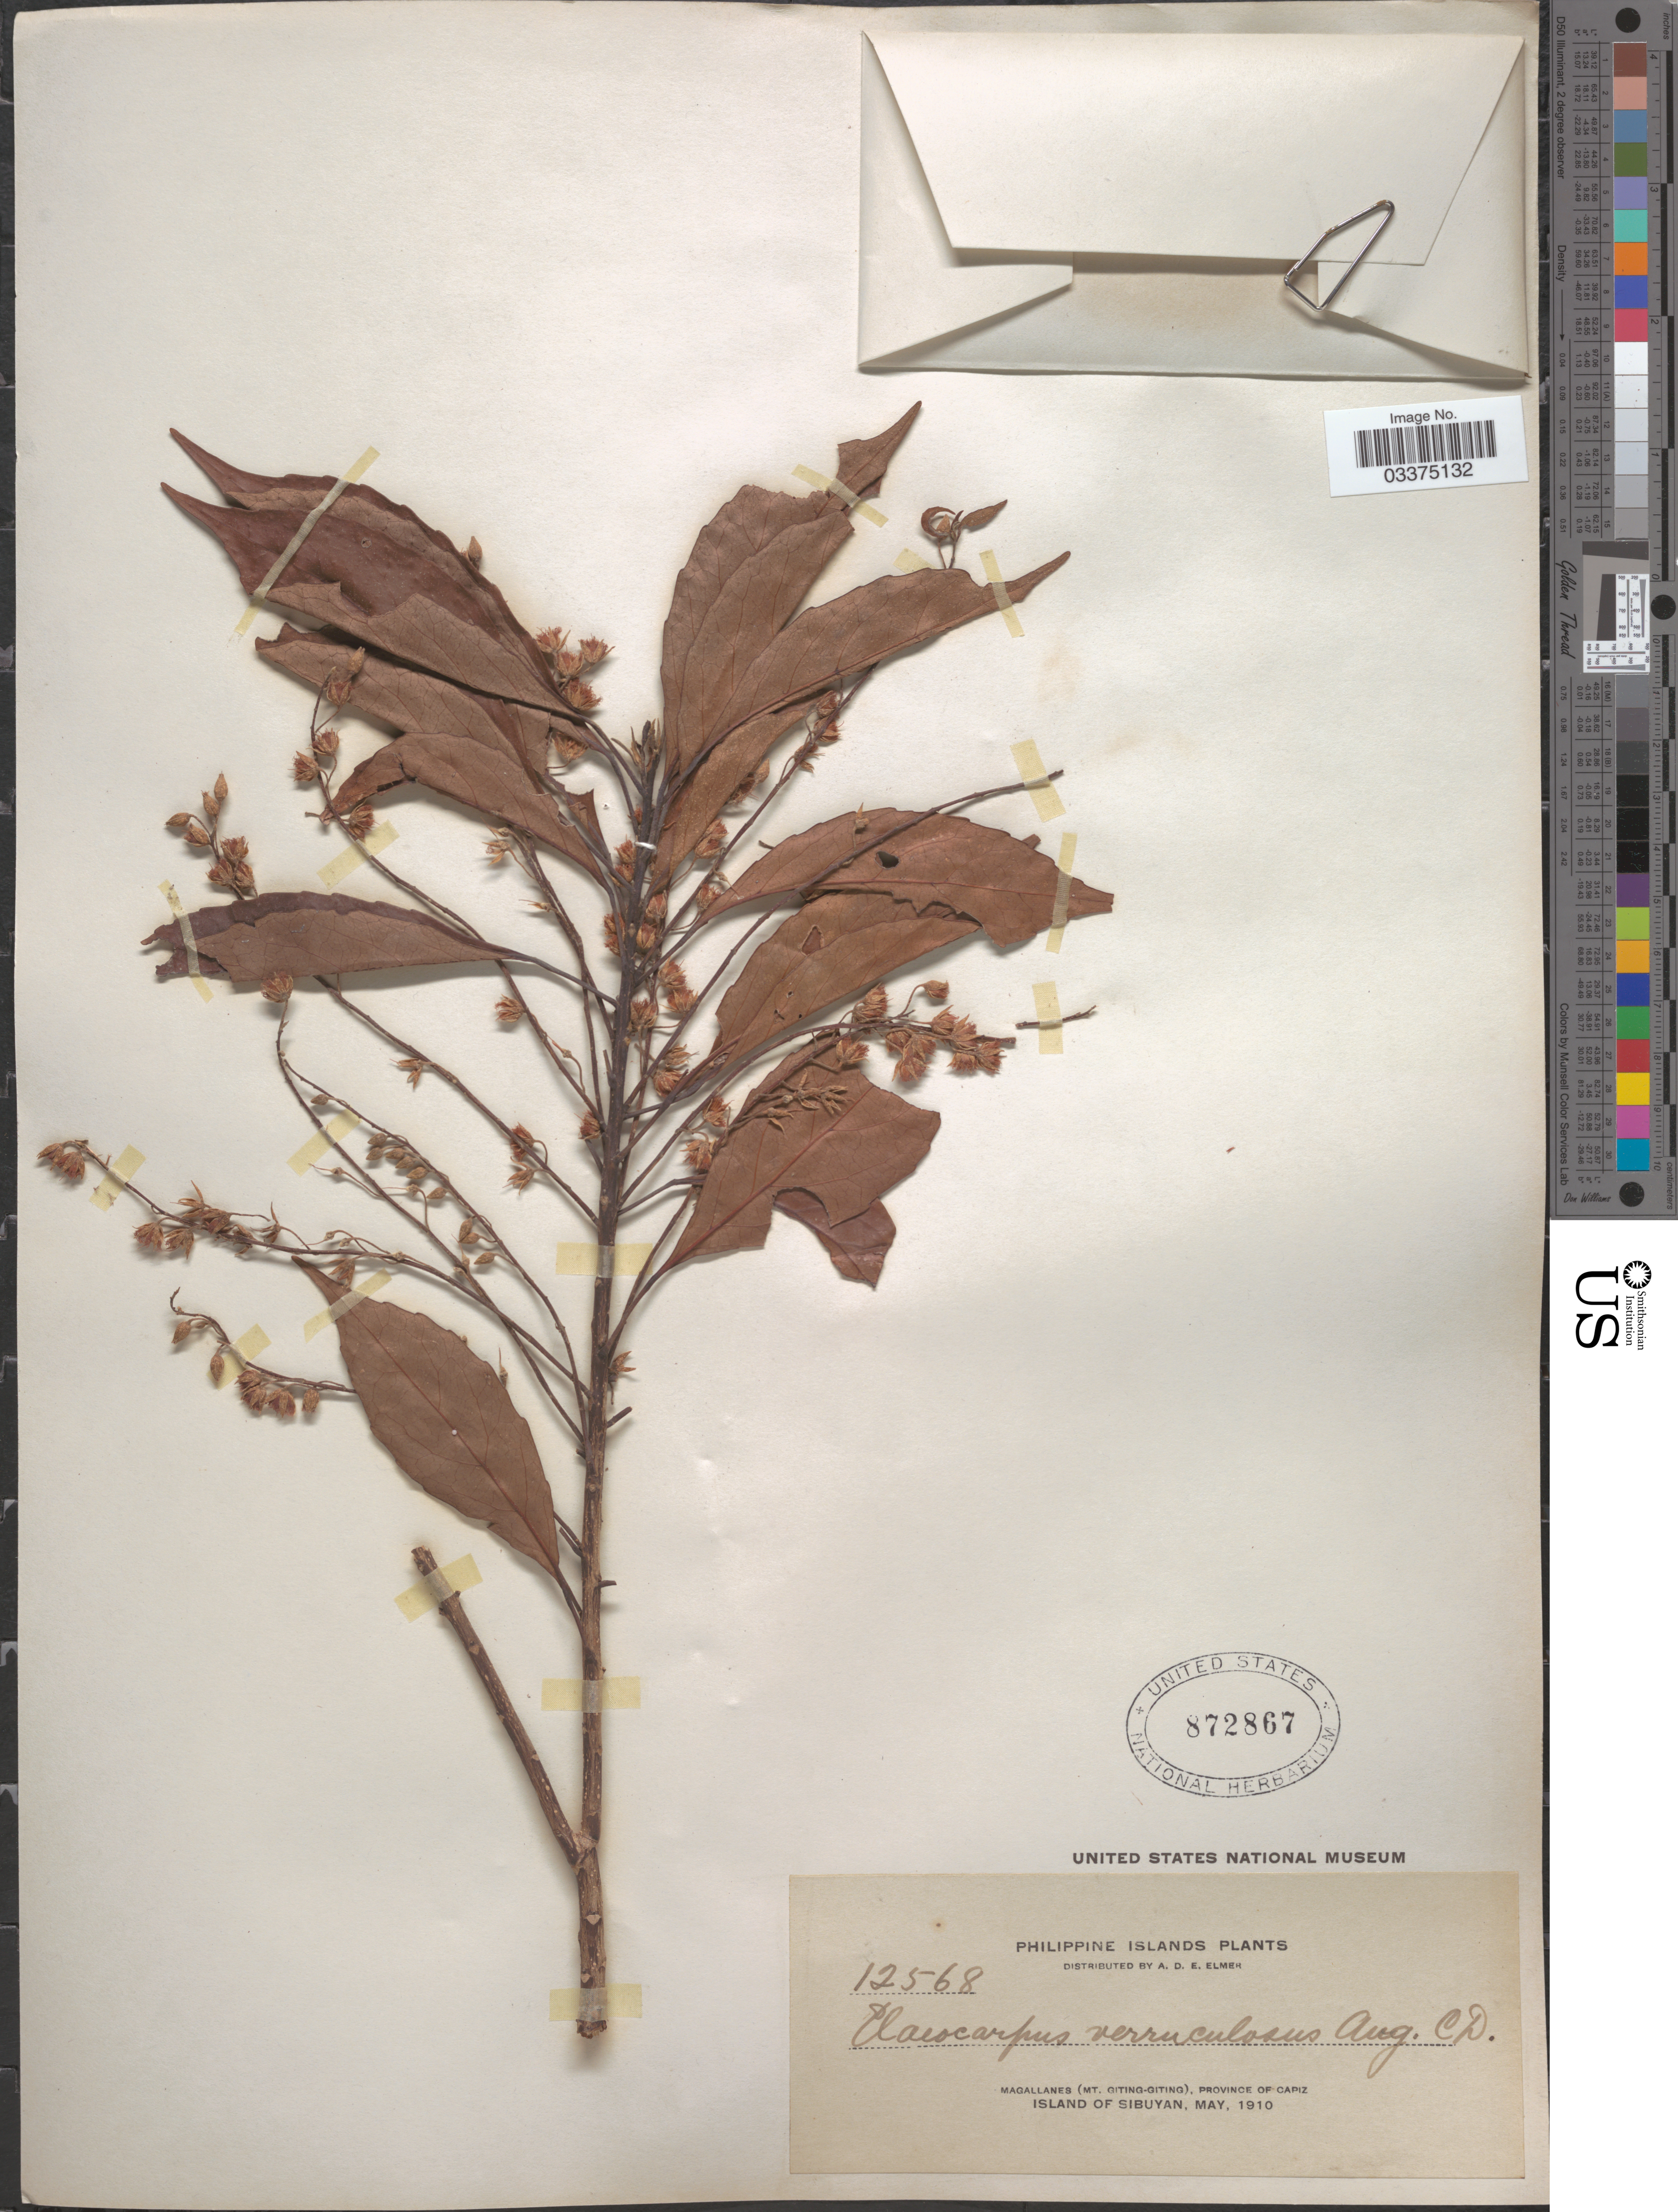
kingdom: Plantae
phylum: Tracheophyta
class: Magnoliopsida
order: Oxalidales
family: Elaeocarpaceae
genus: Elaeocarpus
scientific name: Elaeocarpus verruculosus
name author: A. DC. in Elmer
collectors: A. D. E. Elmer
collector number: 12568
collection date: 1910-05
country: Philippines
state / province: Western Visayas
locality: Magallanes (Mt. Giting-Giting), Province of Capiz. Island of Sibuyan.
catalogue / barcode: US 872867